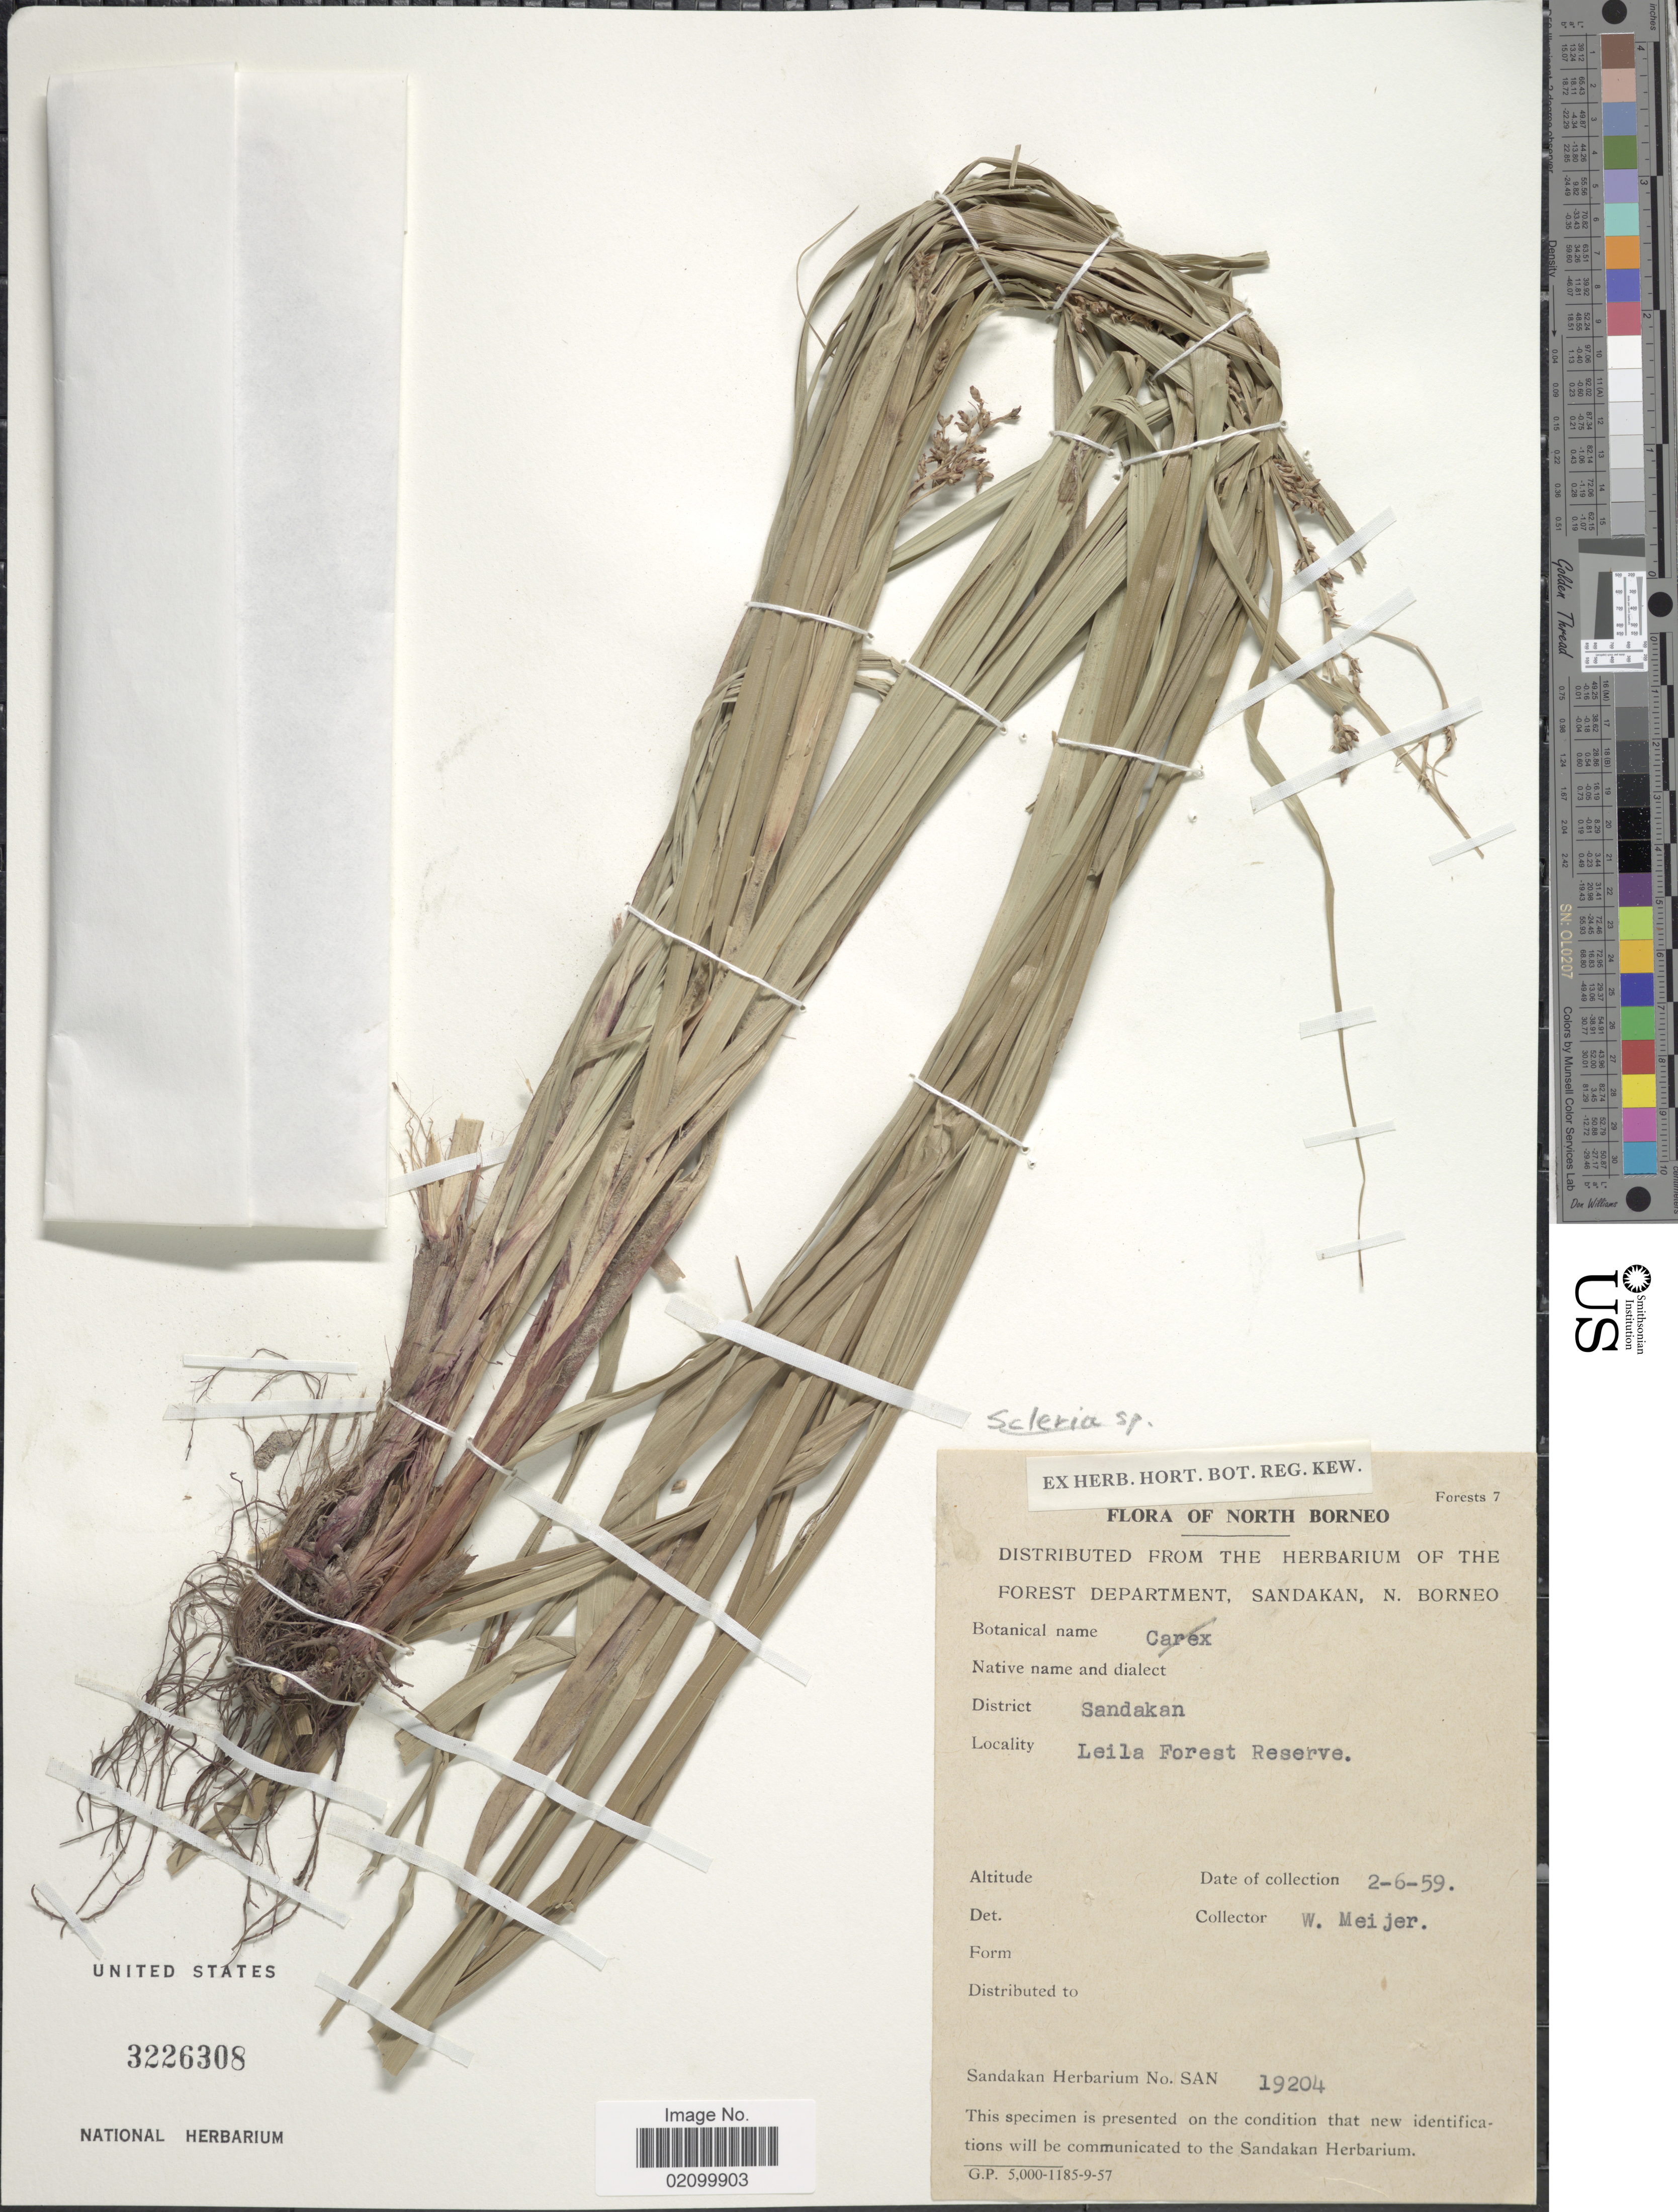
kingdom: Plantae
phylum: Tracheophyta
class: Liliopsida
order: Poales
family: Cyperaceae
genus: Scleria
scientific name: Scleria sp.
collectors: W. Meijer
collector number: SAN19204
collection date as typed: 2/6/59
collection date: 1959-06-02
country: Malaysia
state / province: Sabah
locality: North Borneo. District Sandakan, Leila Forest Reserve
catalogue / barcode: US 3226308